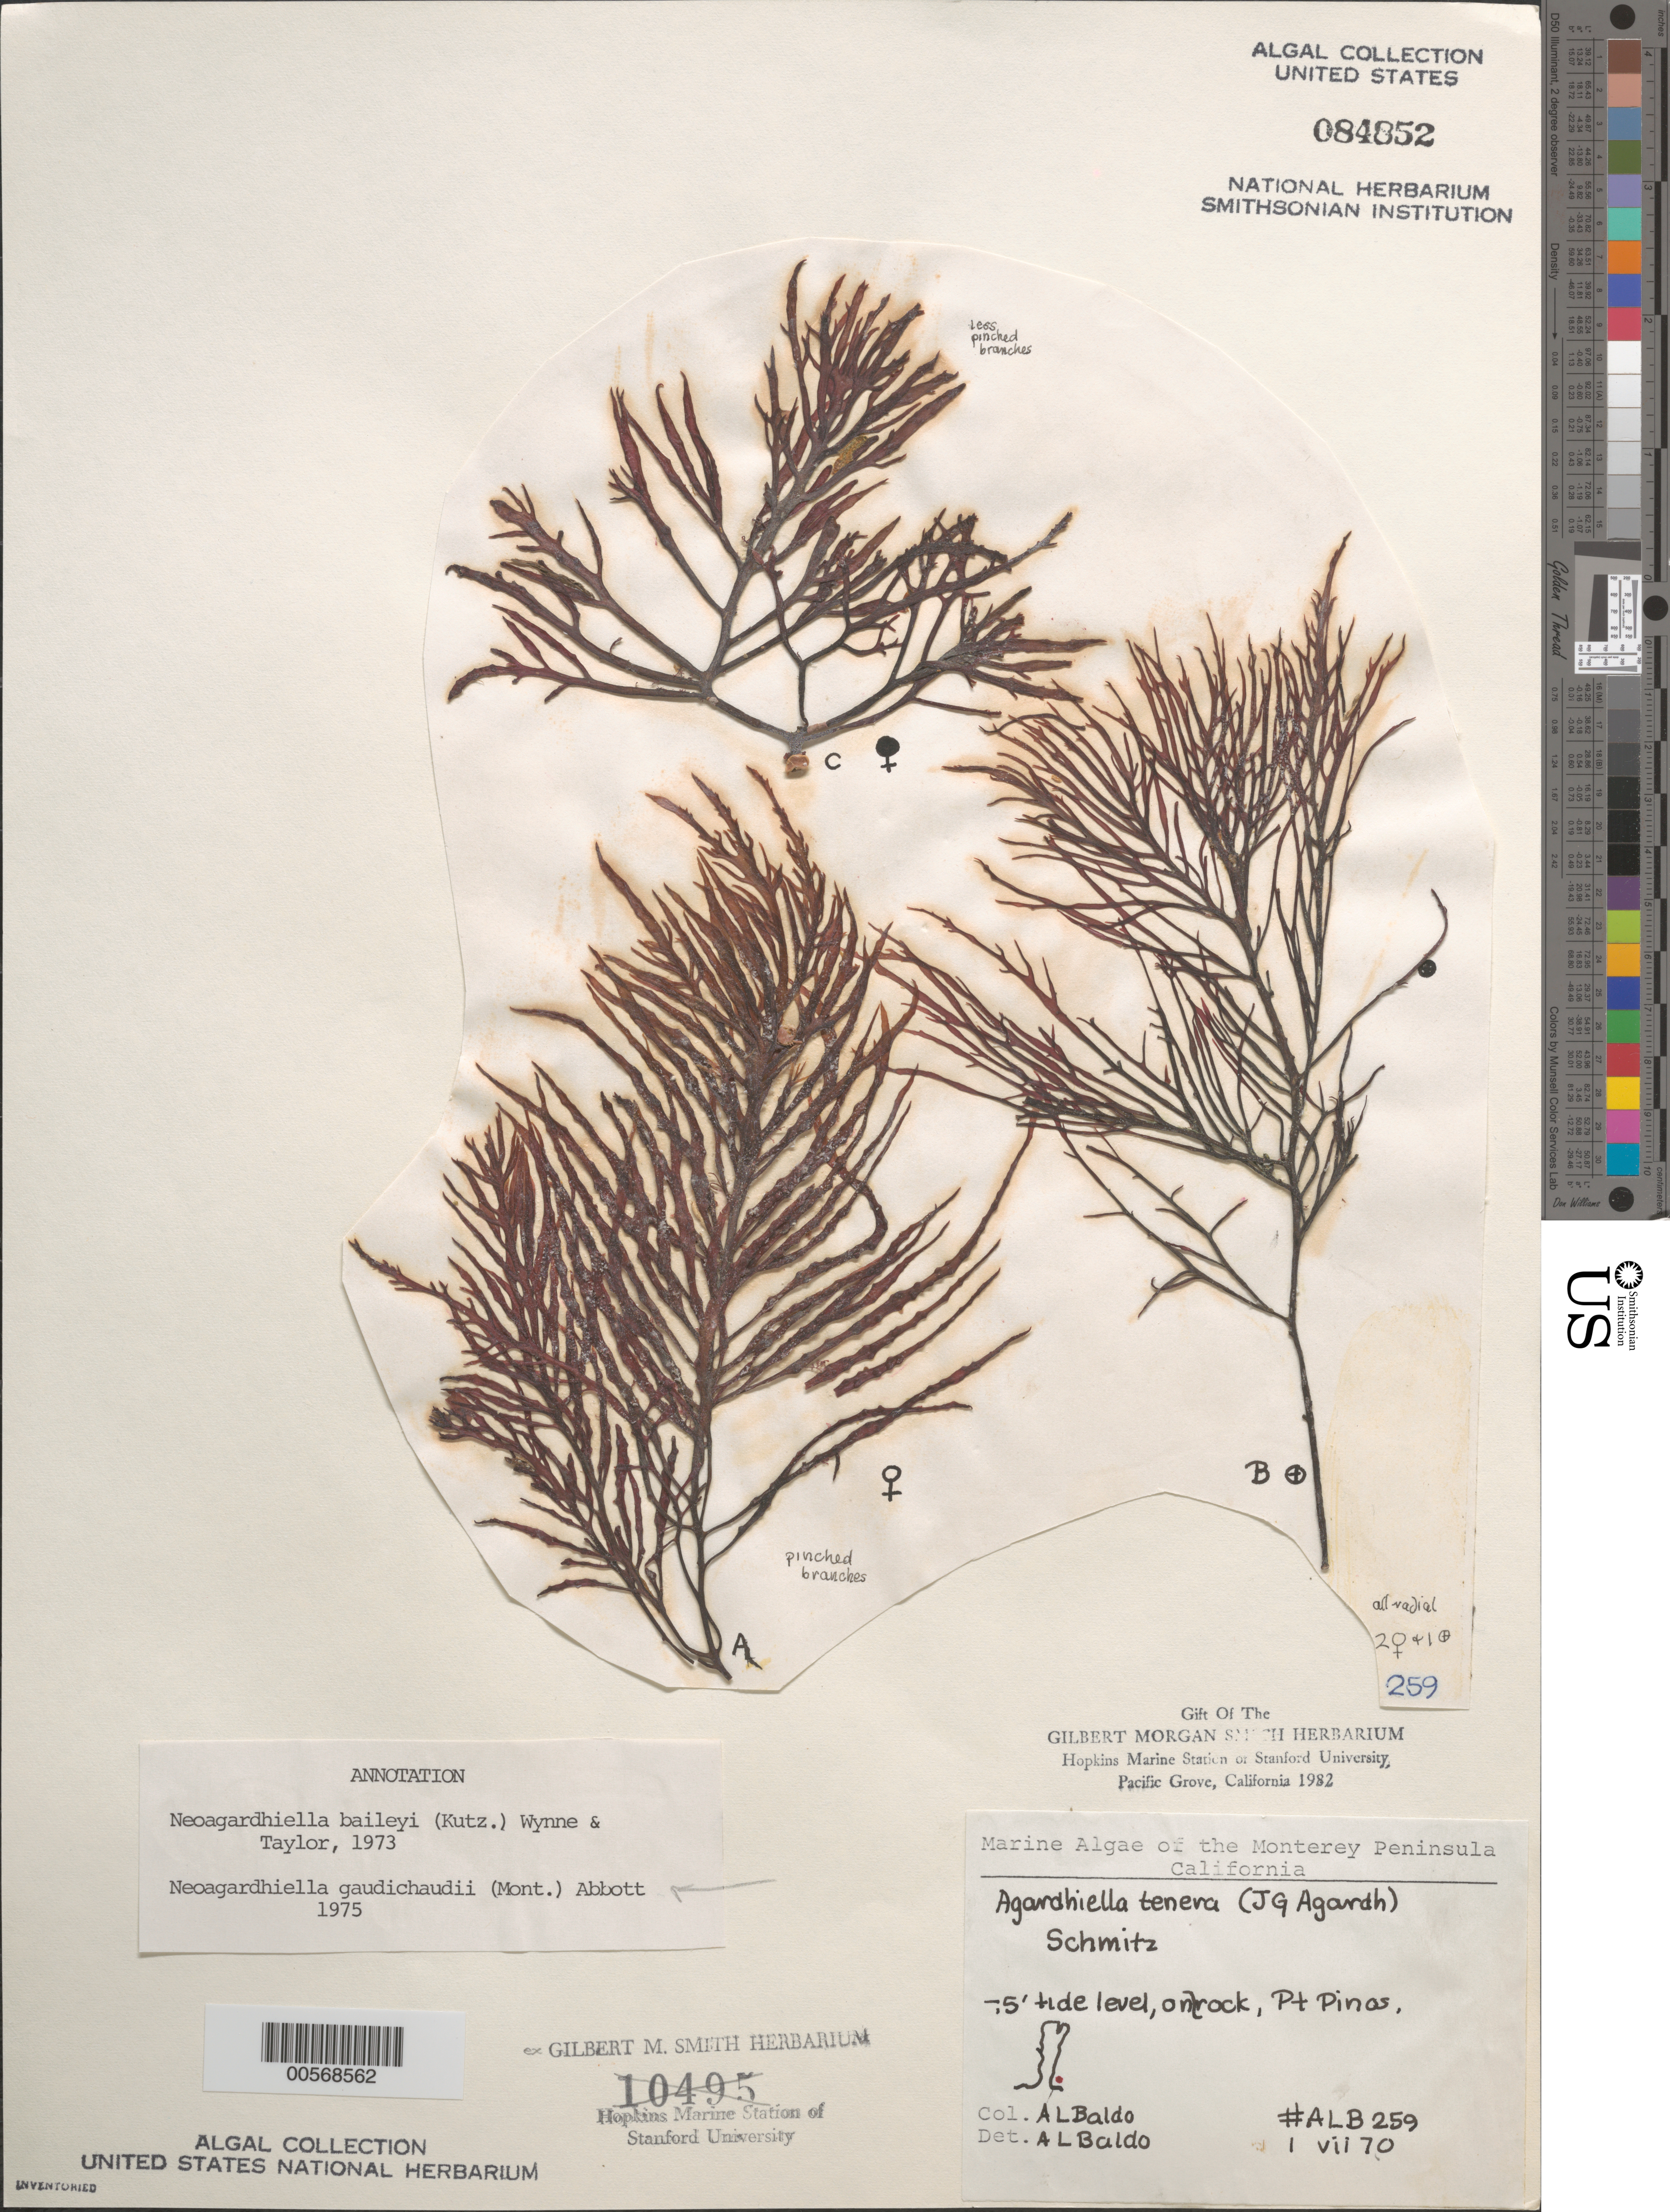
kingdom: Plantae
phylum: Rhodophyta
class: Florideophyceae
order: Gigartinales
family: Solieriaceae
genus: Sarcodiotheca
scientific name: Sarcodiotheca gaudichaudii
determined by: Algae name updating Project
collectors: A. Baldo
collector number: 259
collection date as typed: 01 Jul 1970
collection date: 1970-07-01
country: United States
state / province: California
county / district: Monterey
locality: Point Pinos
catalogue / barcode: US 84852